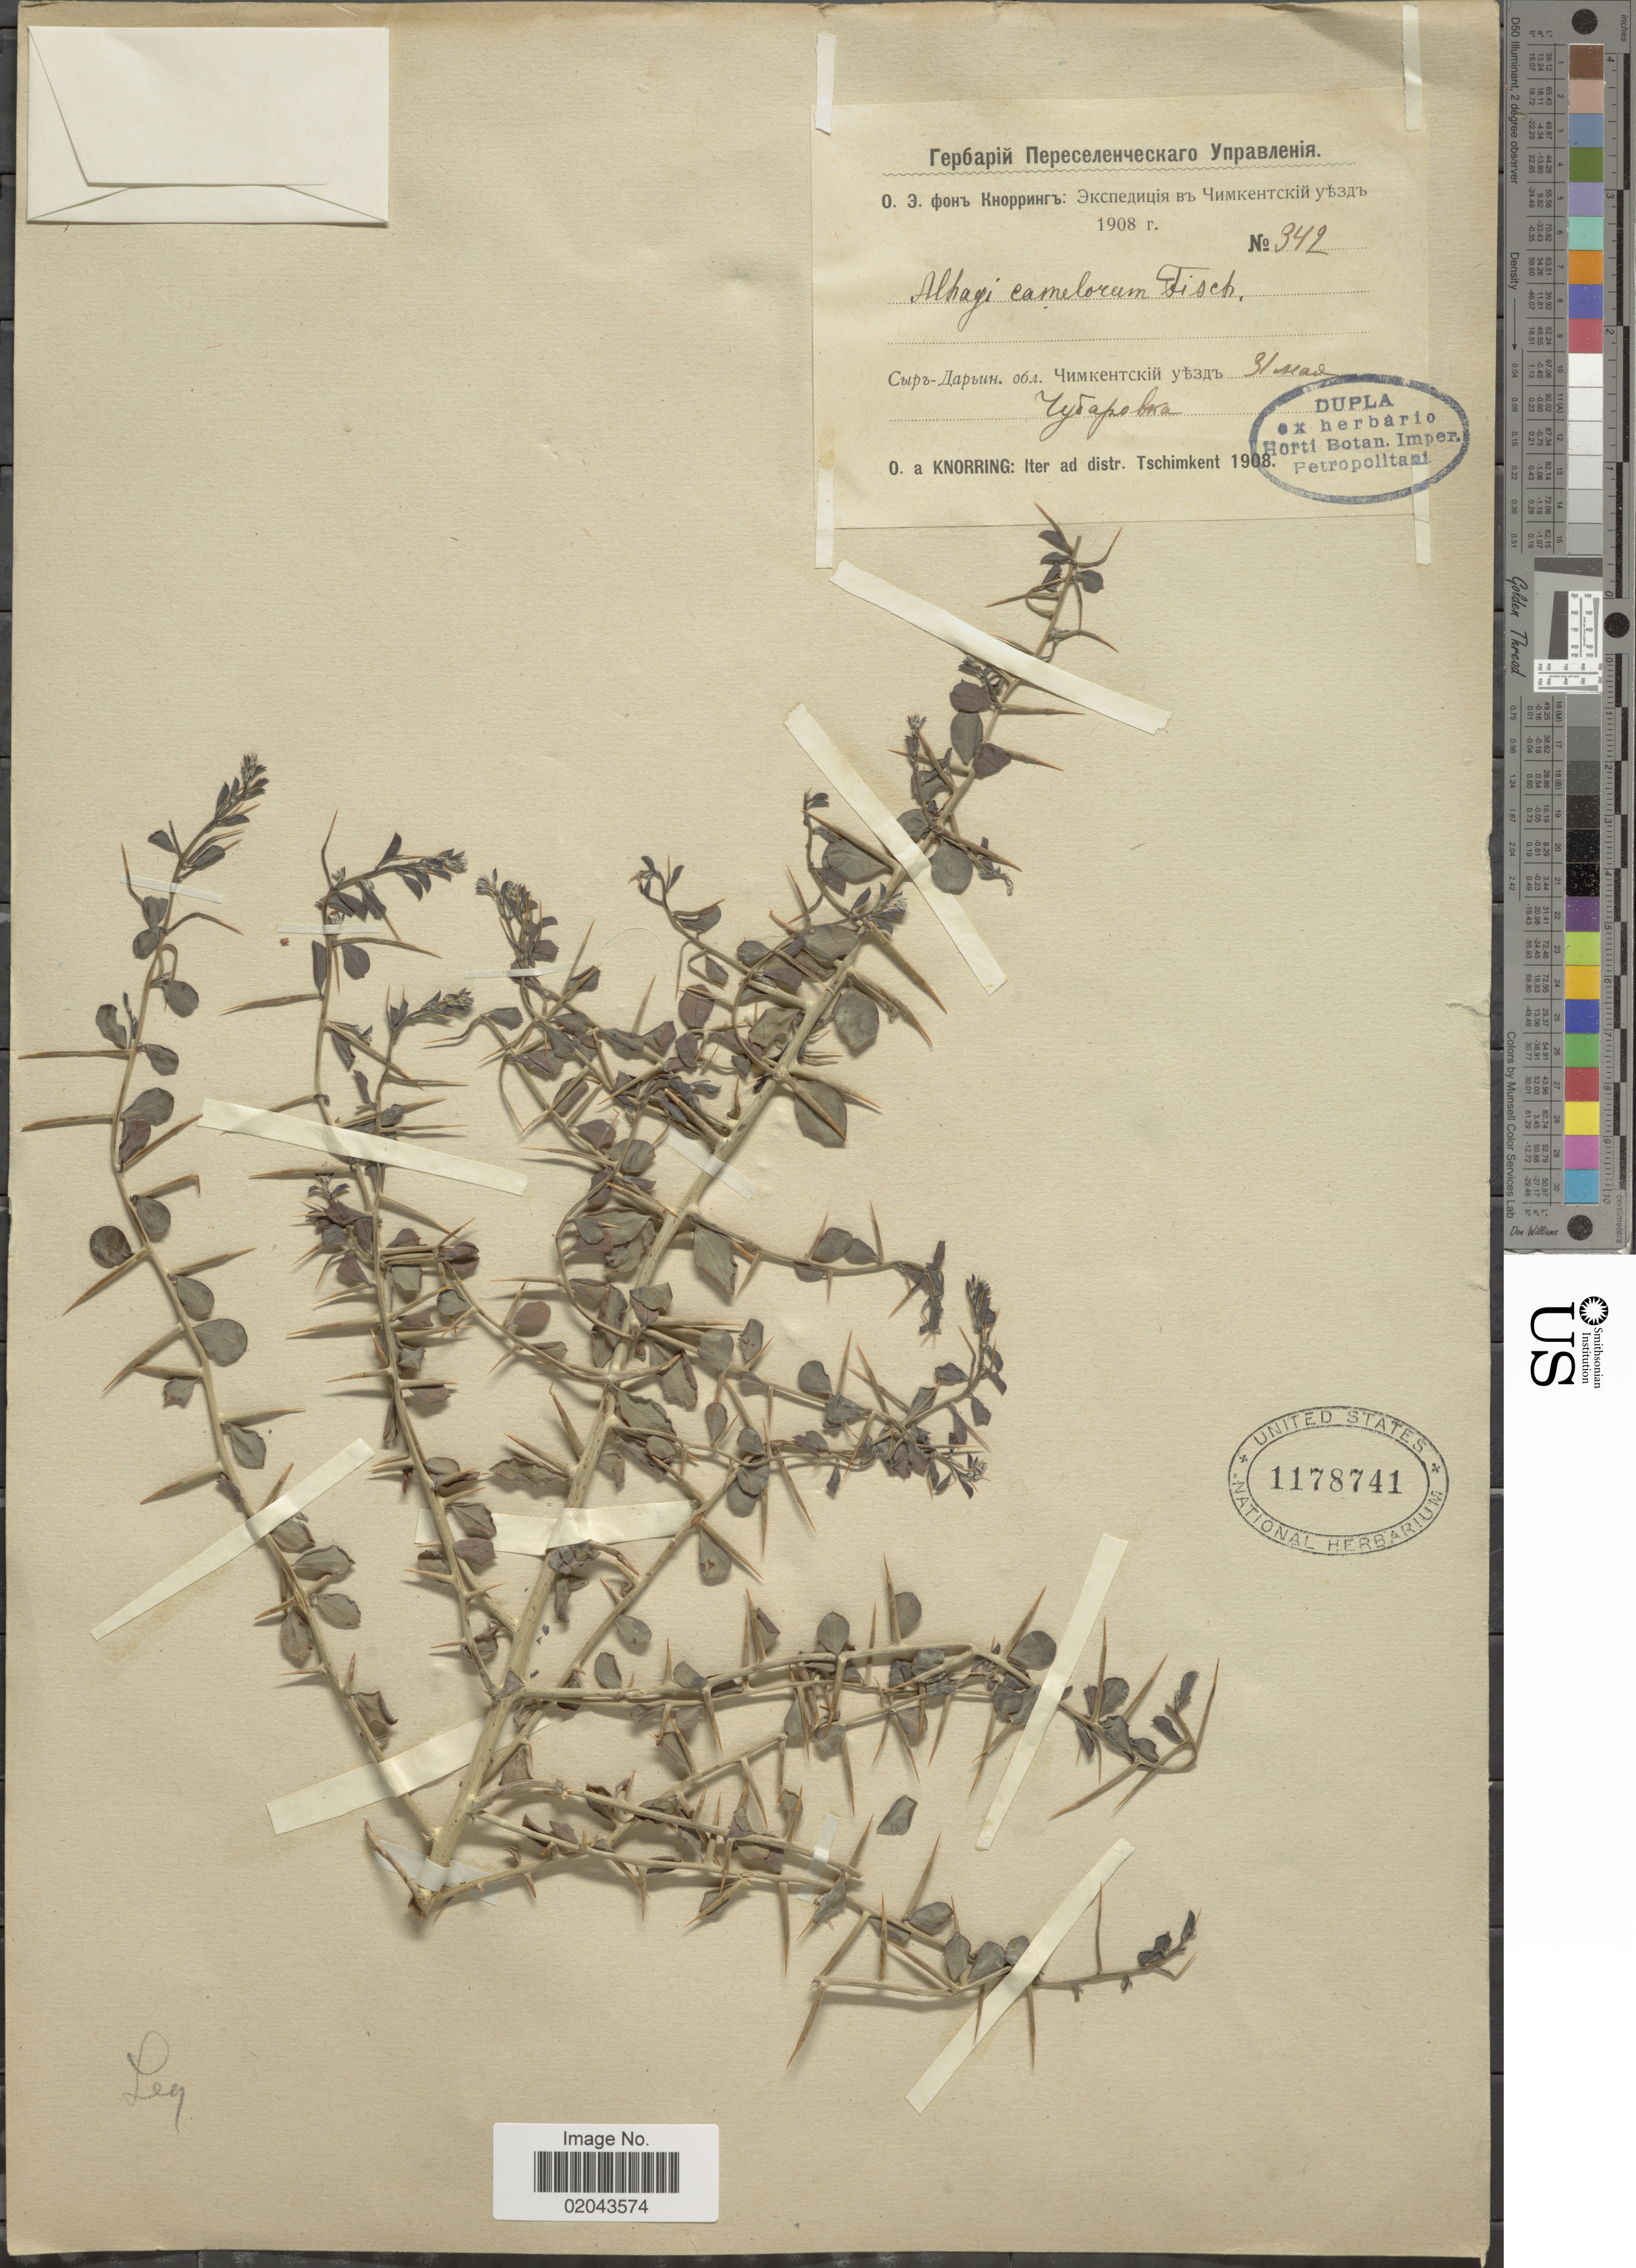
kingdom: Plantae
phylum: Tracheophyta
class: Magnoliopsida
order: Fabales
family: Fabaceae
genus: Alhagi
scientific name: Alhagi camelorum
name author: Fisch.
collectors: O. Knorring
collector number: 342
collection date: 1908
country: Kazakhstan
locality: Iter ad distr. Tschimkent.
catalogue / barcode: US 1178741